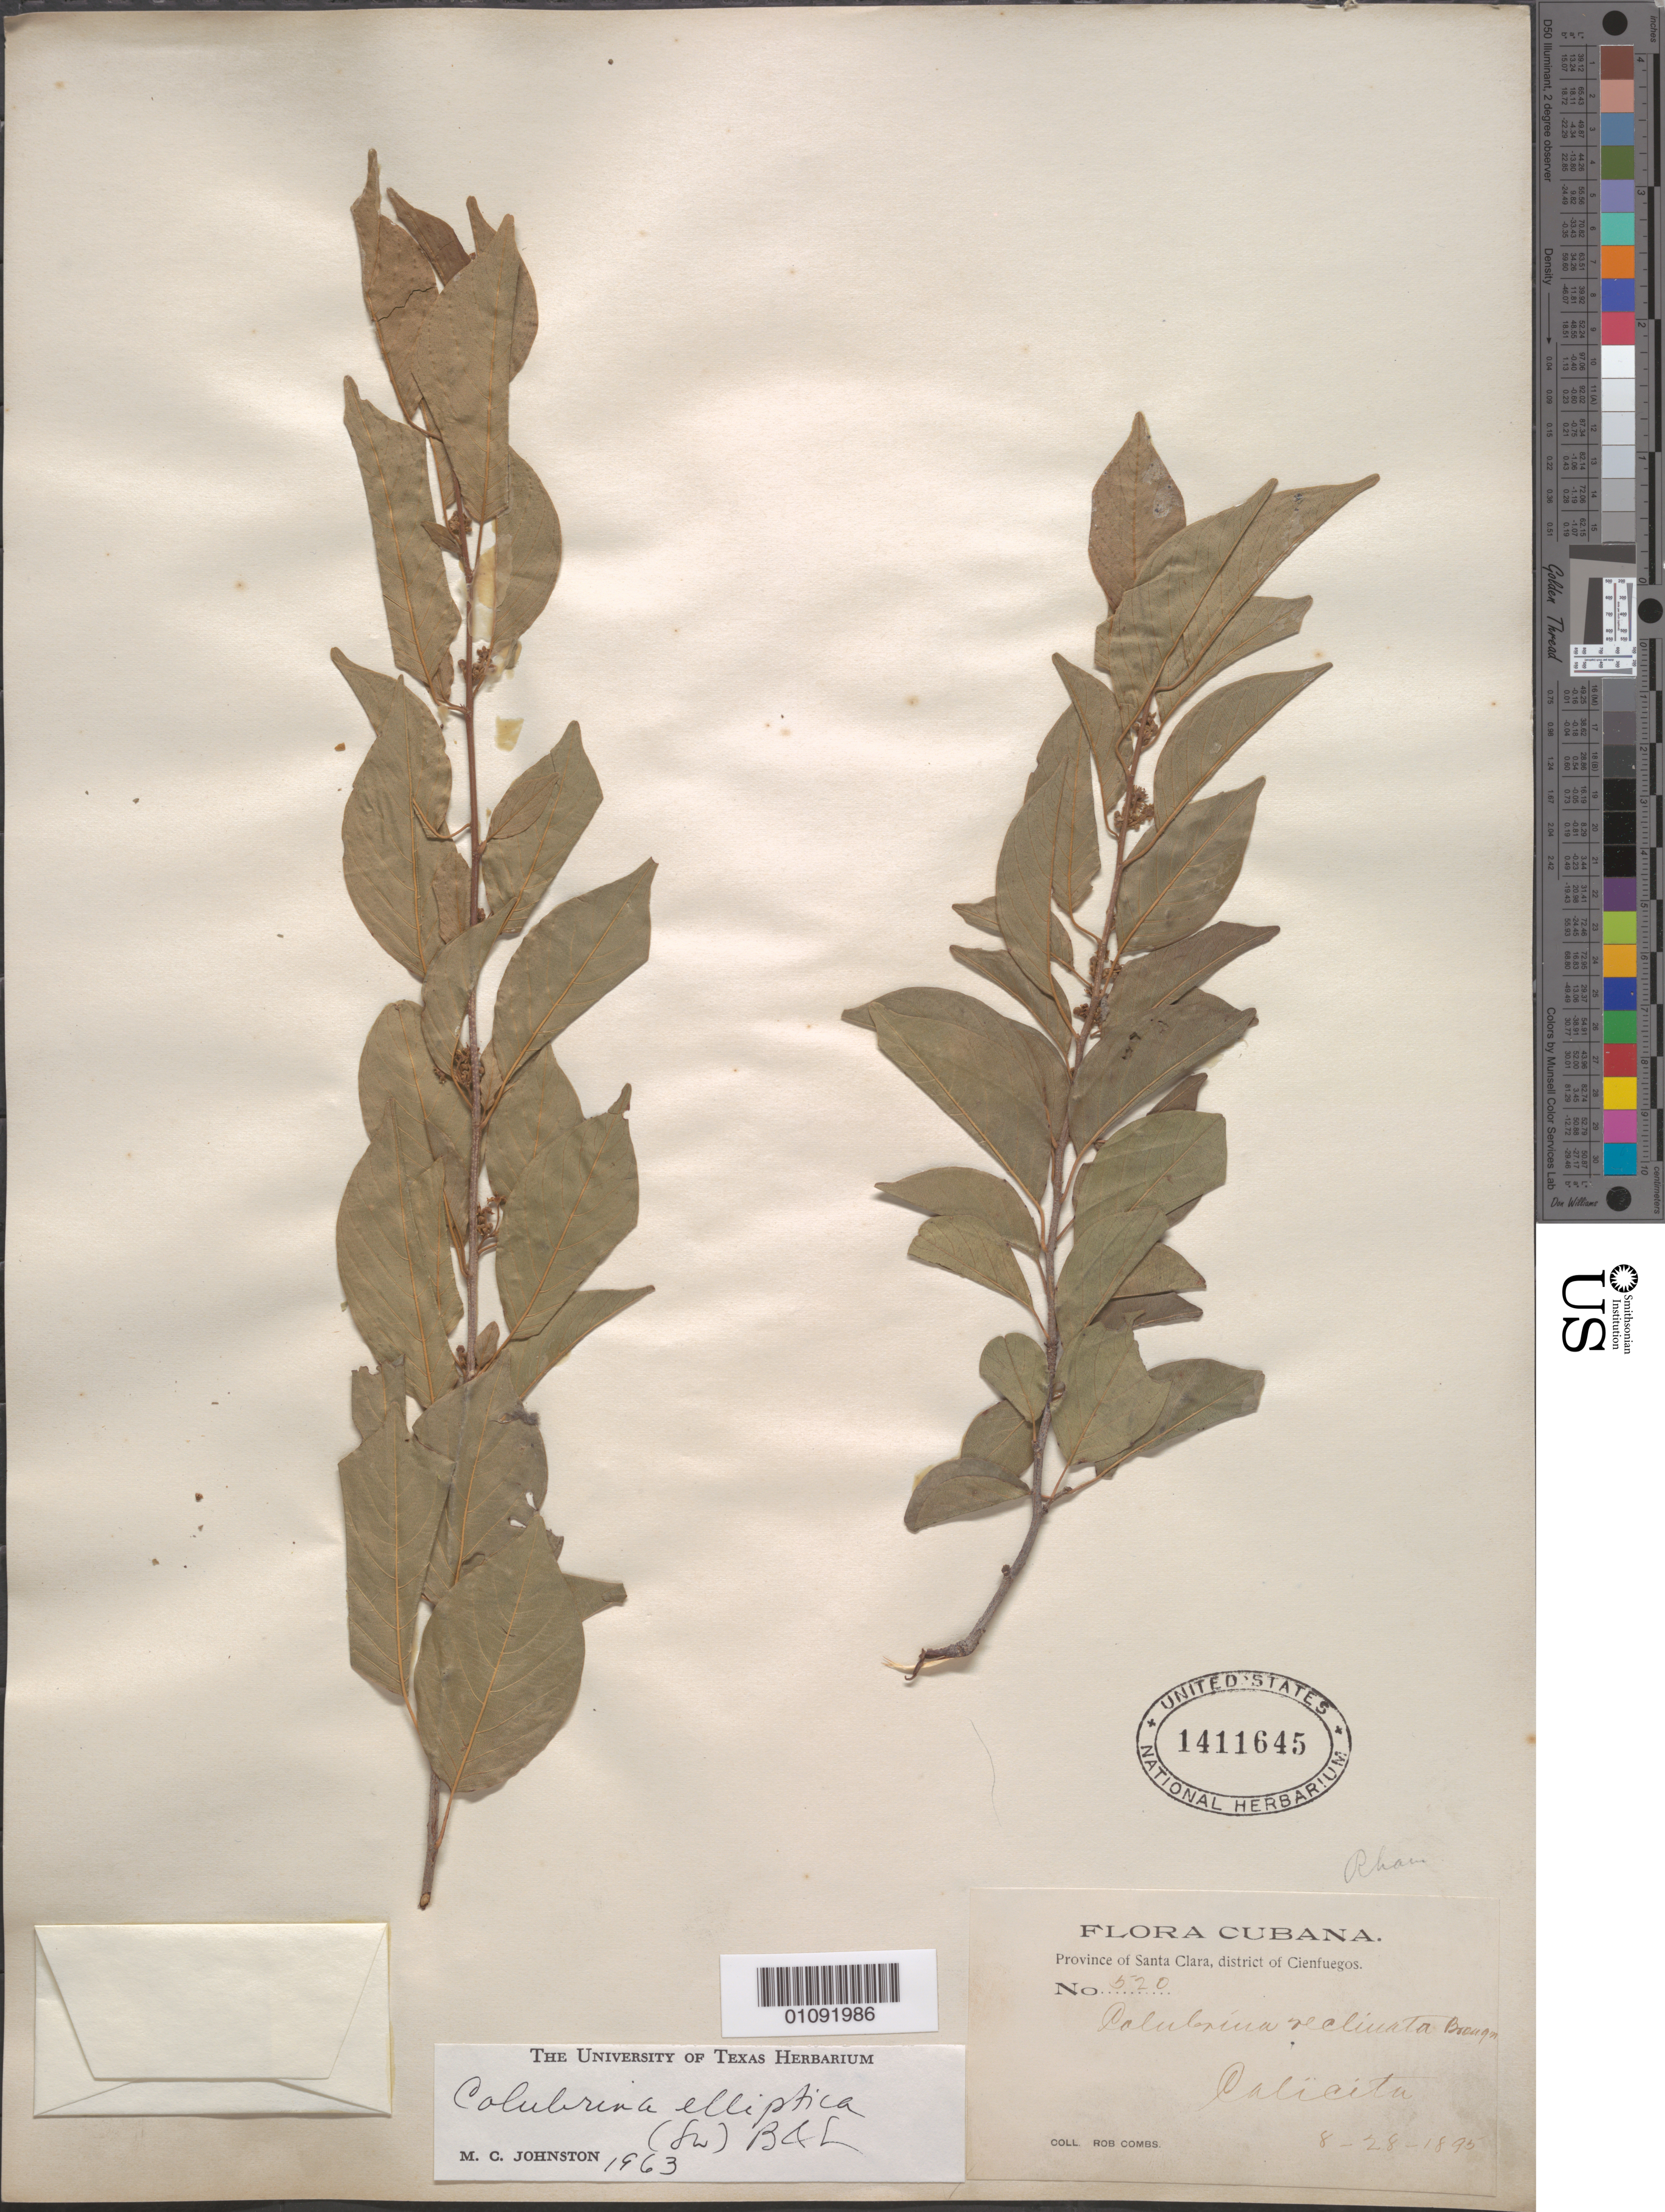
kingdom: Plantae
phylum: Tracheophyta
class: Magnoliopsida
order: Rosales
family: Rhamnaceae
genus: Colubrina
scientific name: Colubrina elliptica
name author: (Sw.) Brizicky & W.L. Stern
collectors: R. Combs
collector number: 520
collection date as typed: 28 Aug 1895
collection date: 1895-08-28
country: Cuba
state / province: Cienfuegos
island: Cuba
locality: Province of Santa Clara, district of Cienfuegos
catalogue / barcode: US 1411645